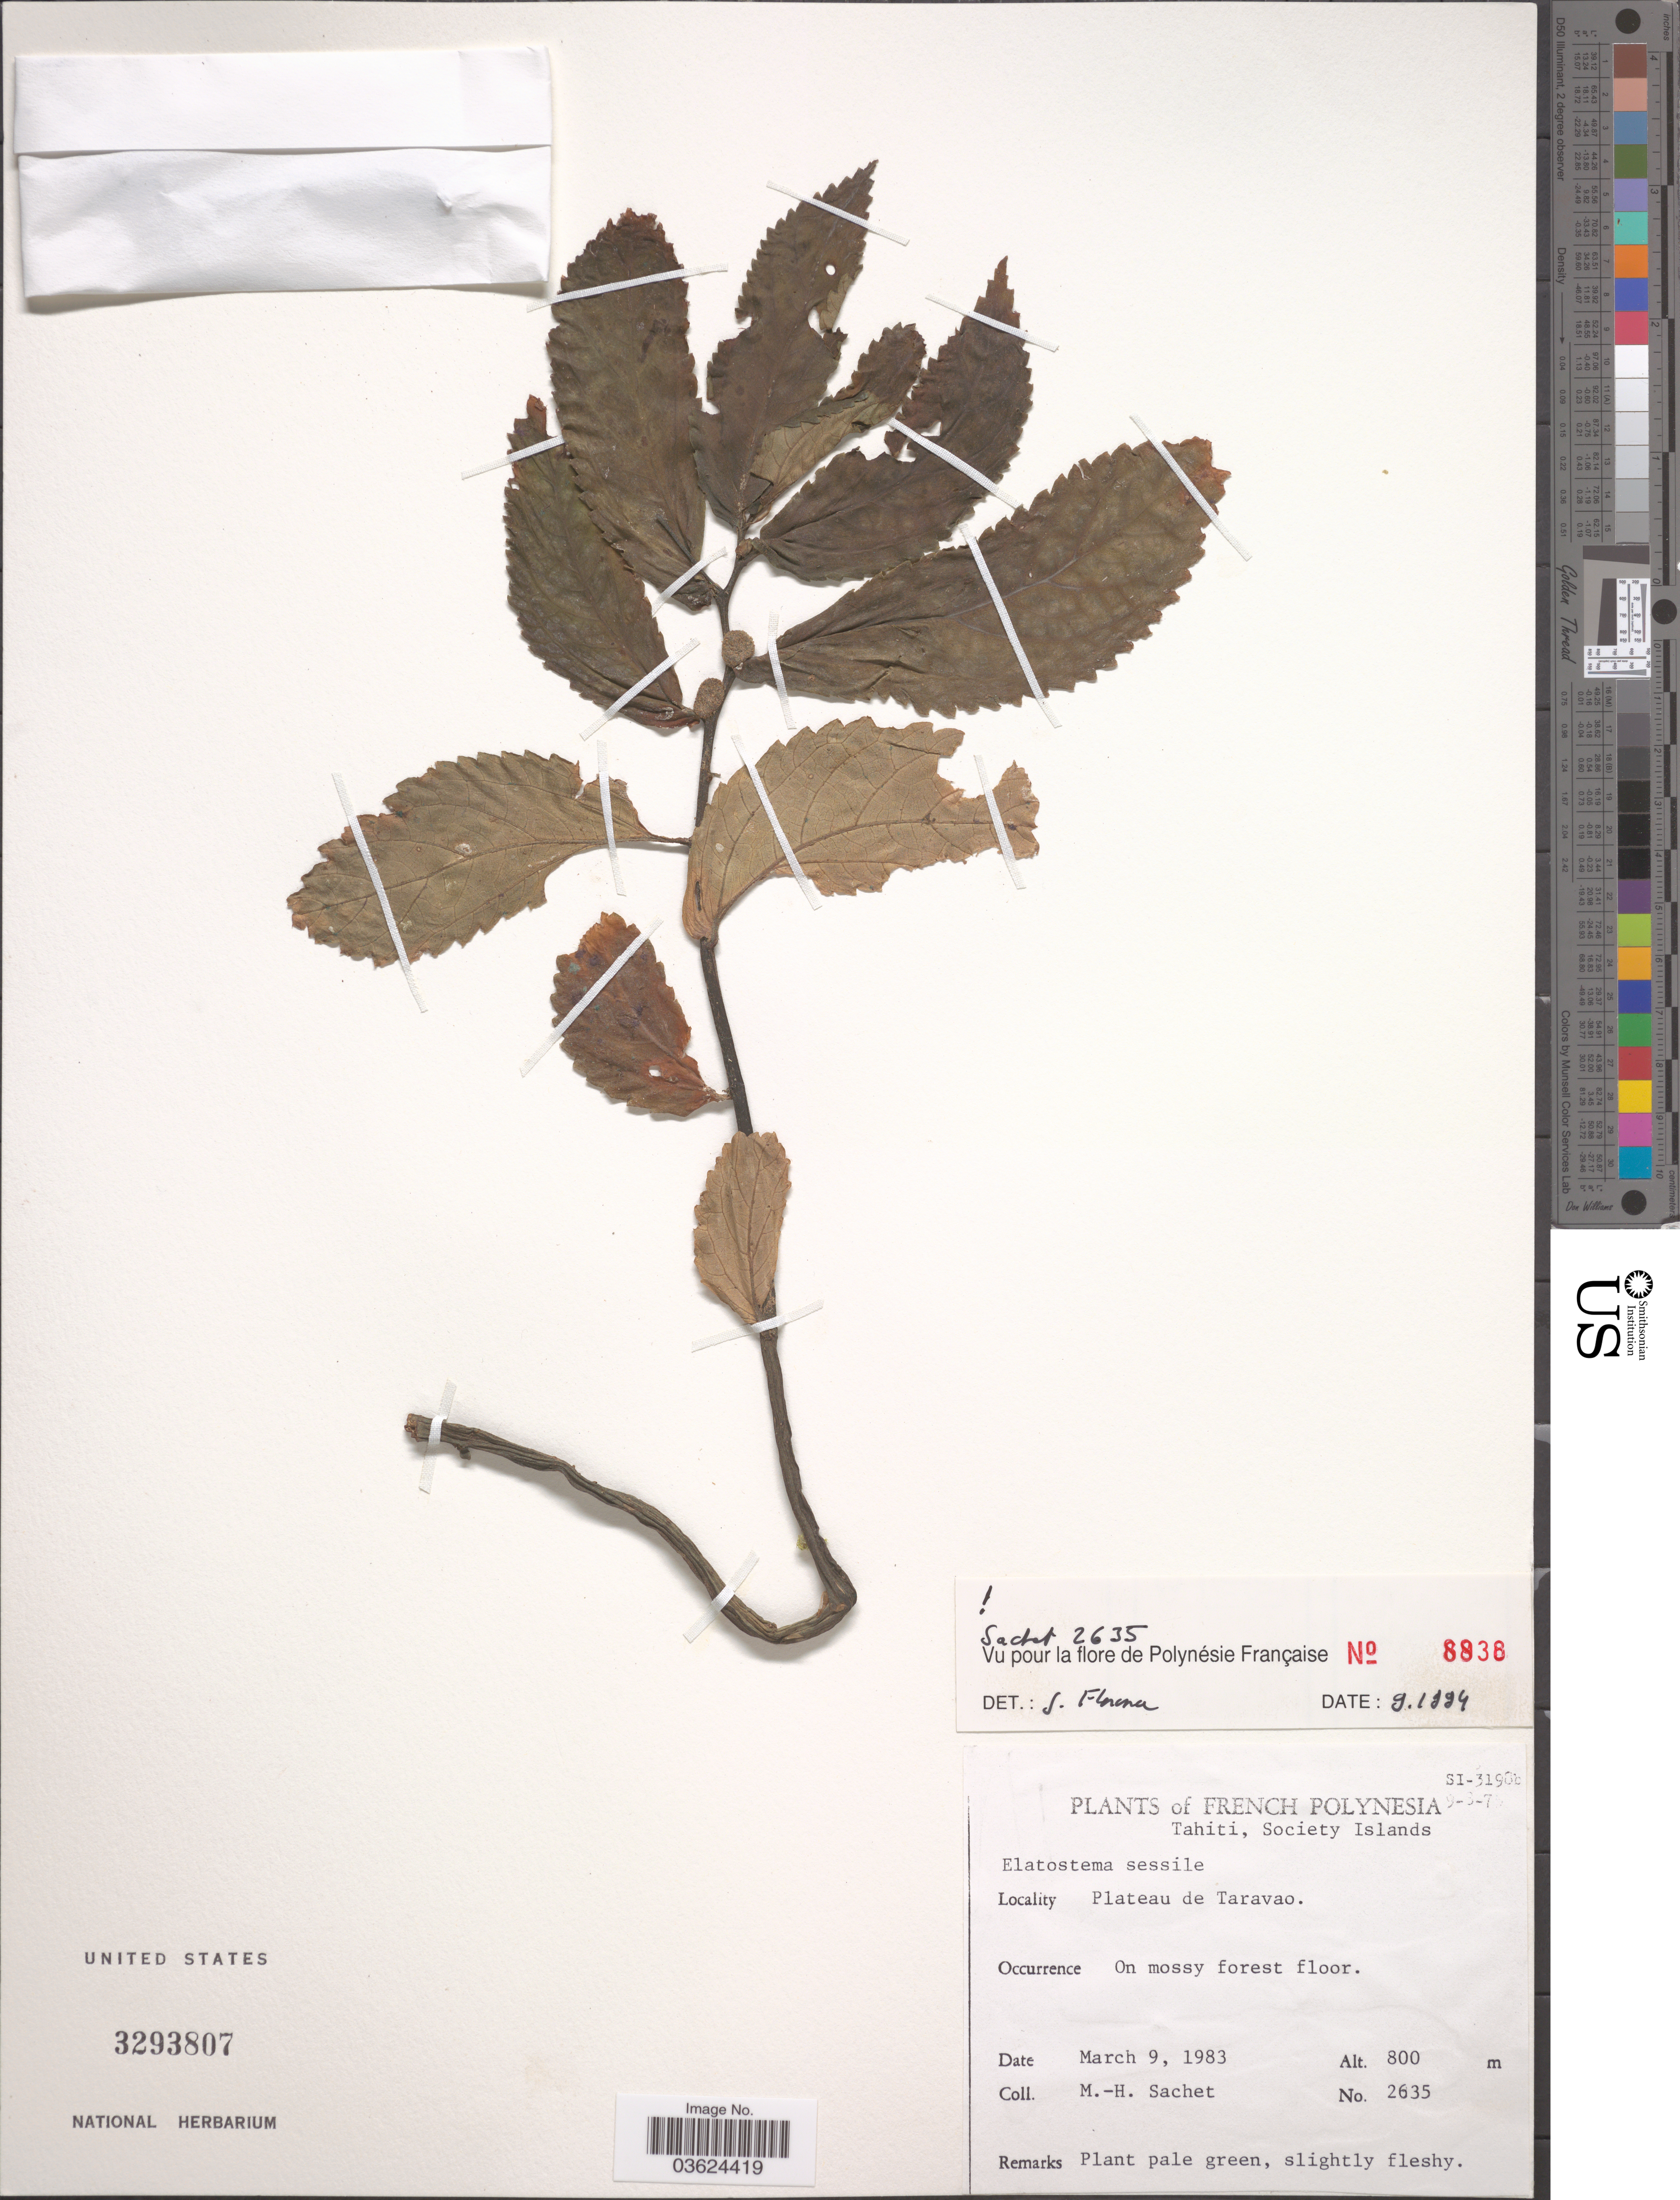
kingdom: Plantae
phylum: Tracheophyta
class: Magnoliopsida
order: Rosales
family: Urticaceae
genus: Elatostema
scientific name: Elatostema sessile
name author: J.R. Forst. & G. Forst.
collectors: M.-H. Sachet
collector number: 2635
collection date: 1983-03-09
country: French Polynesia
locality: Tahiti, Society Islands. Plateau de Taravao.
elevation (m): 800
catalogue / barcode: US 3293807